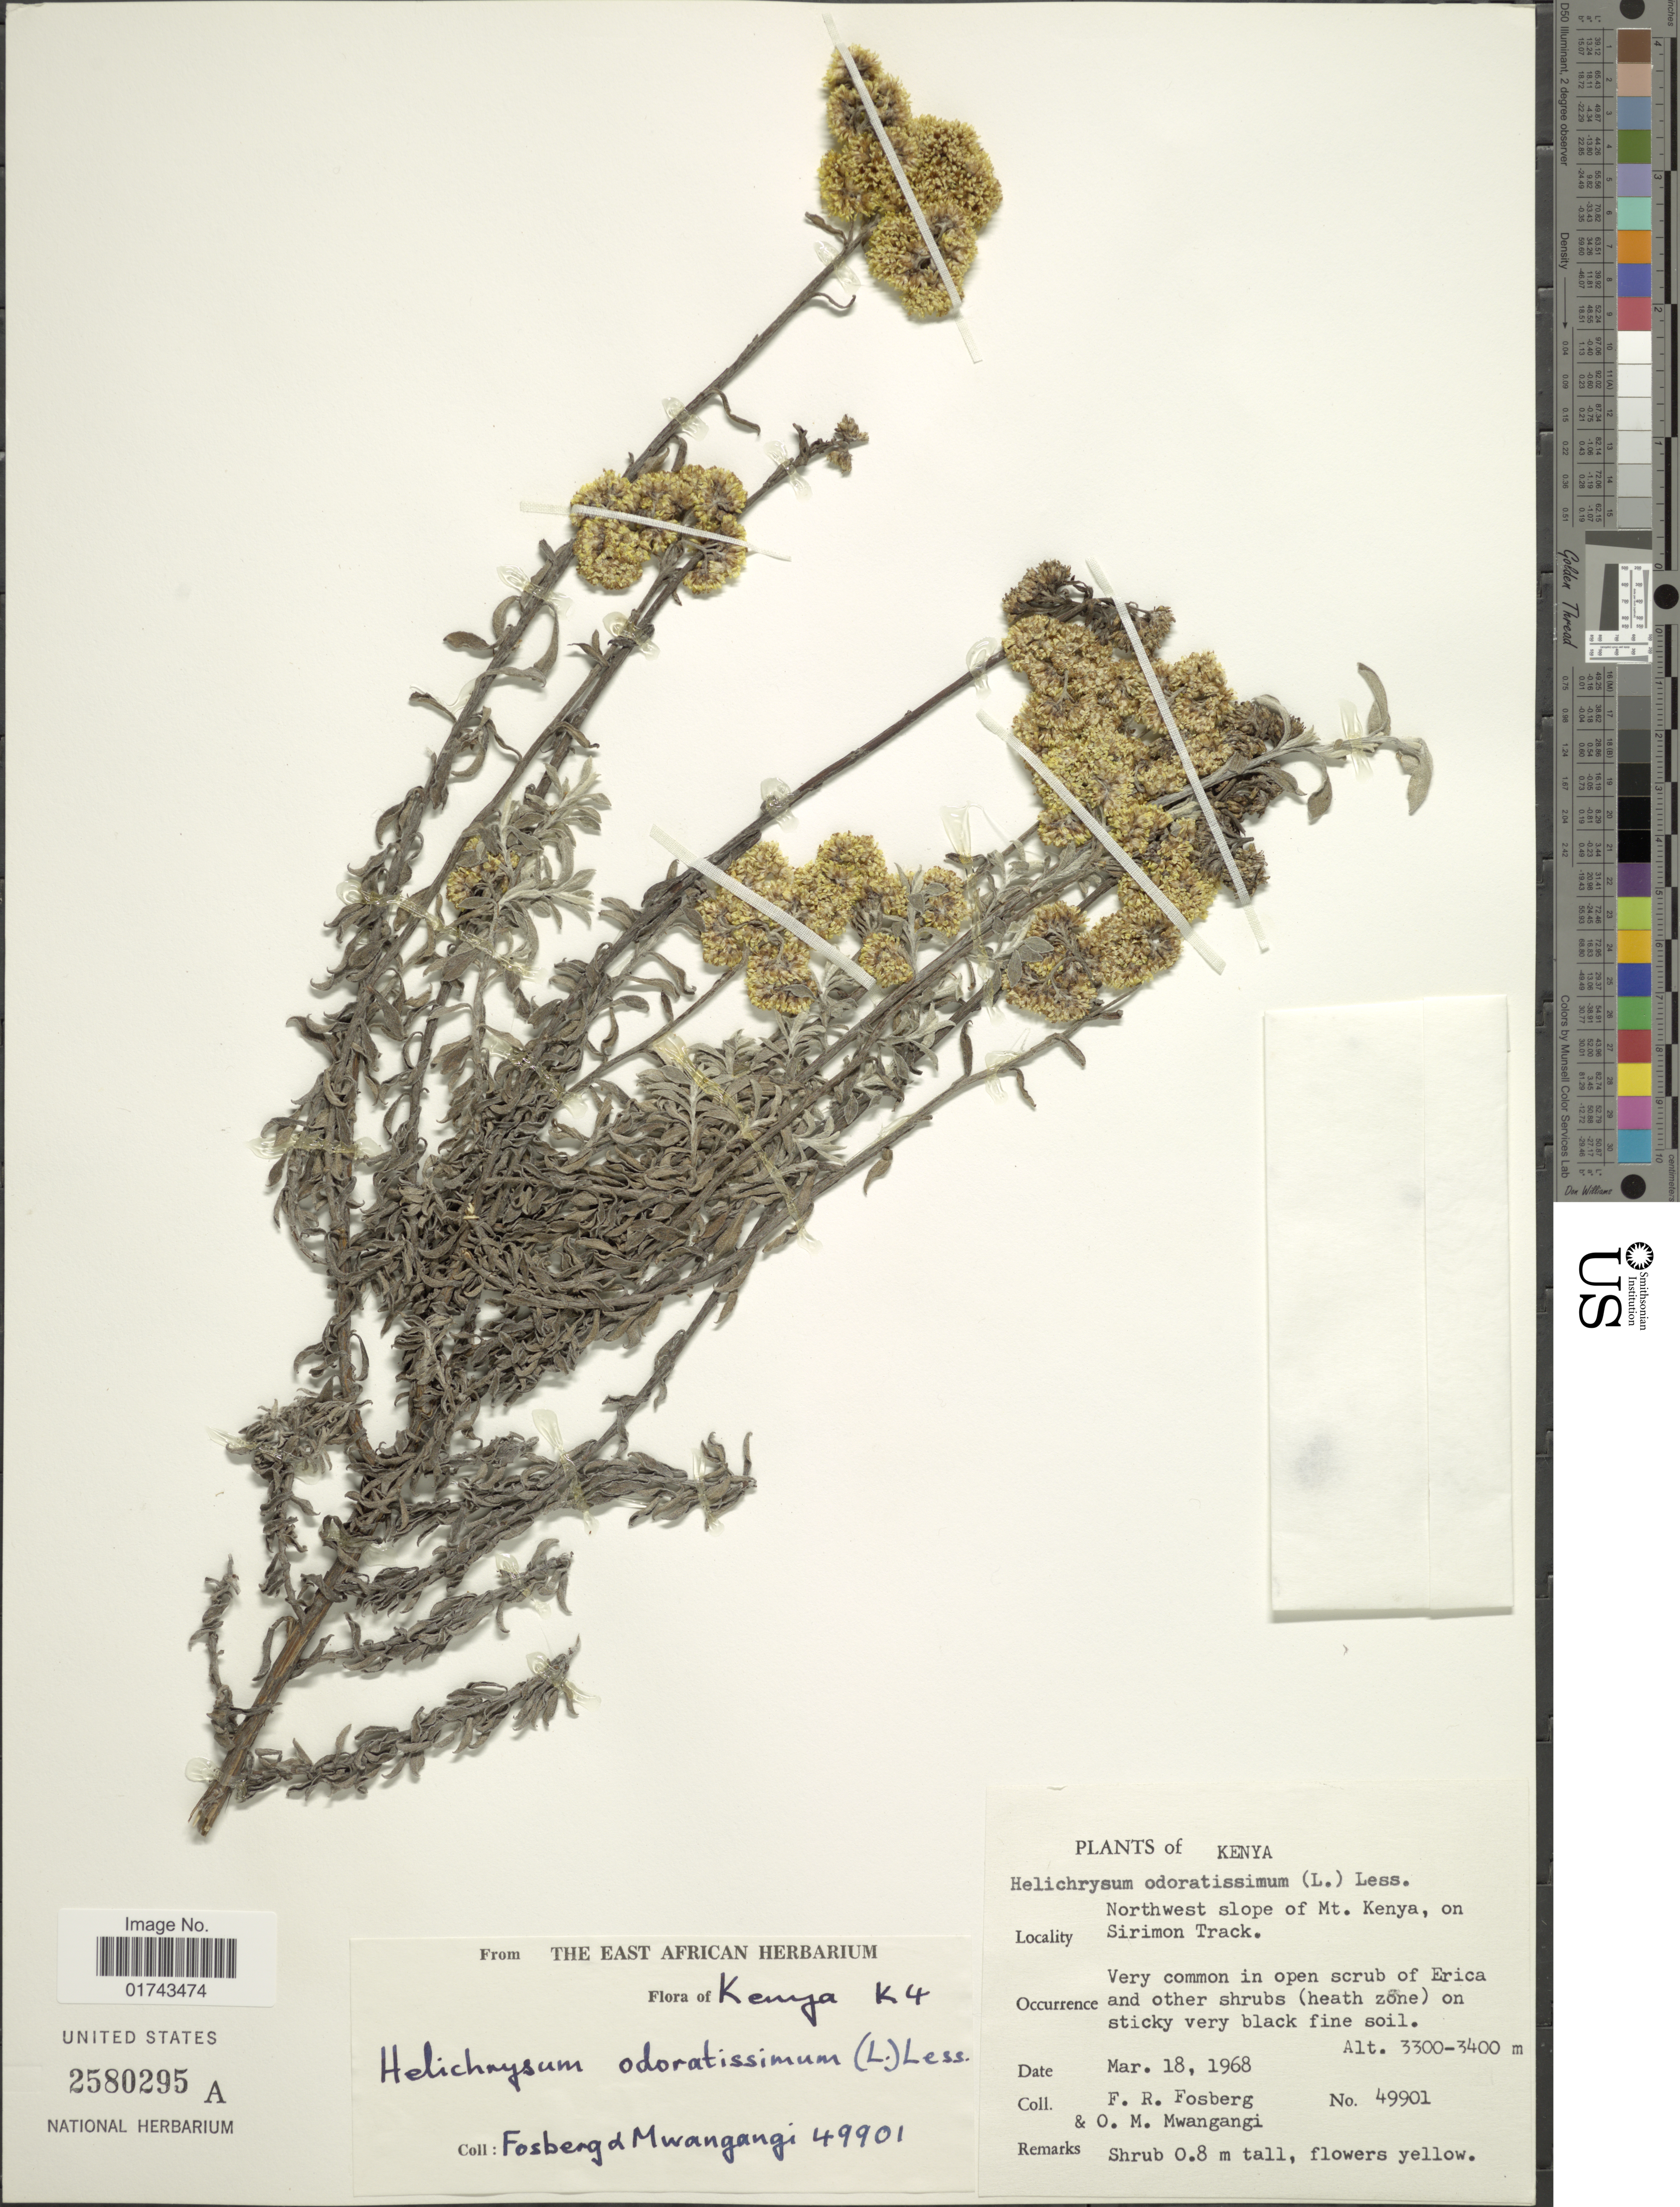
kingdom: Plantae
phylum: Tracheophyta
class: Magnoliopsida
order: Asterales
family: Asteraceae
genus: Helichrysum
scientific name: Helichrysum odoratissimum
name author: (L.) Sweet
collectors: F. R. Fosberg & O. M. Mwangangi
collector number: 49901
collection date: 1968-03-18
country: Kenya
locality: Northwest slope of Mt. Kenya, on Sirimon Track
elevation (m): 3300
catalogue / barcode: US 2580295A